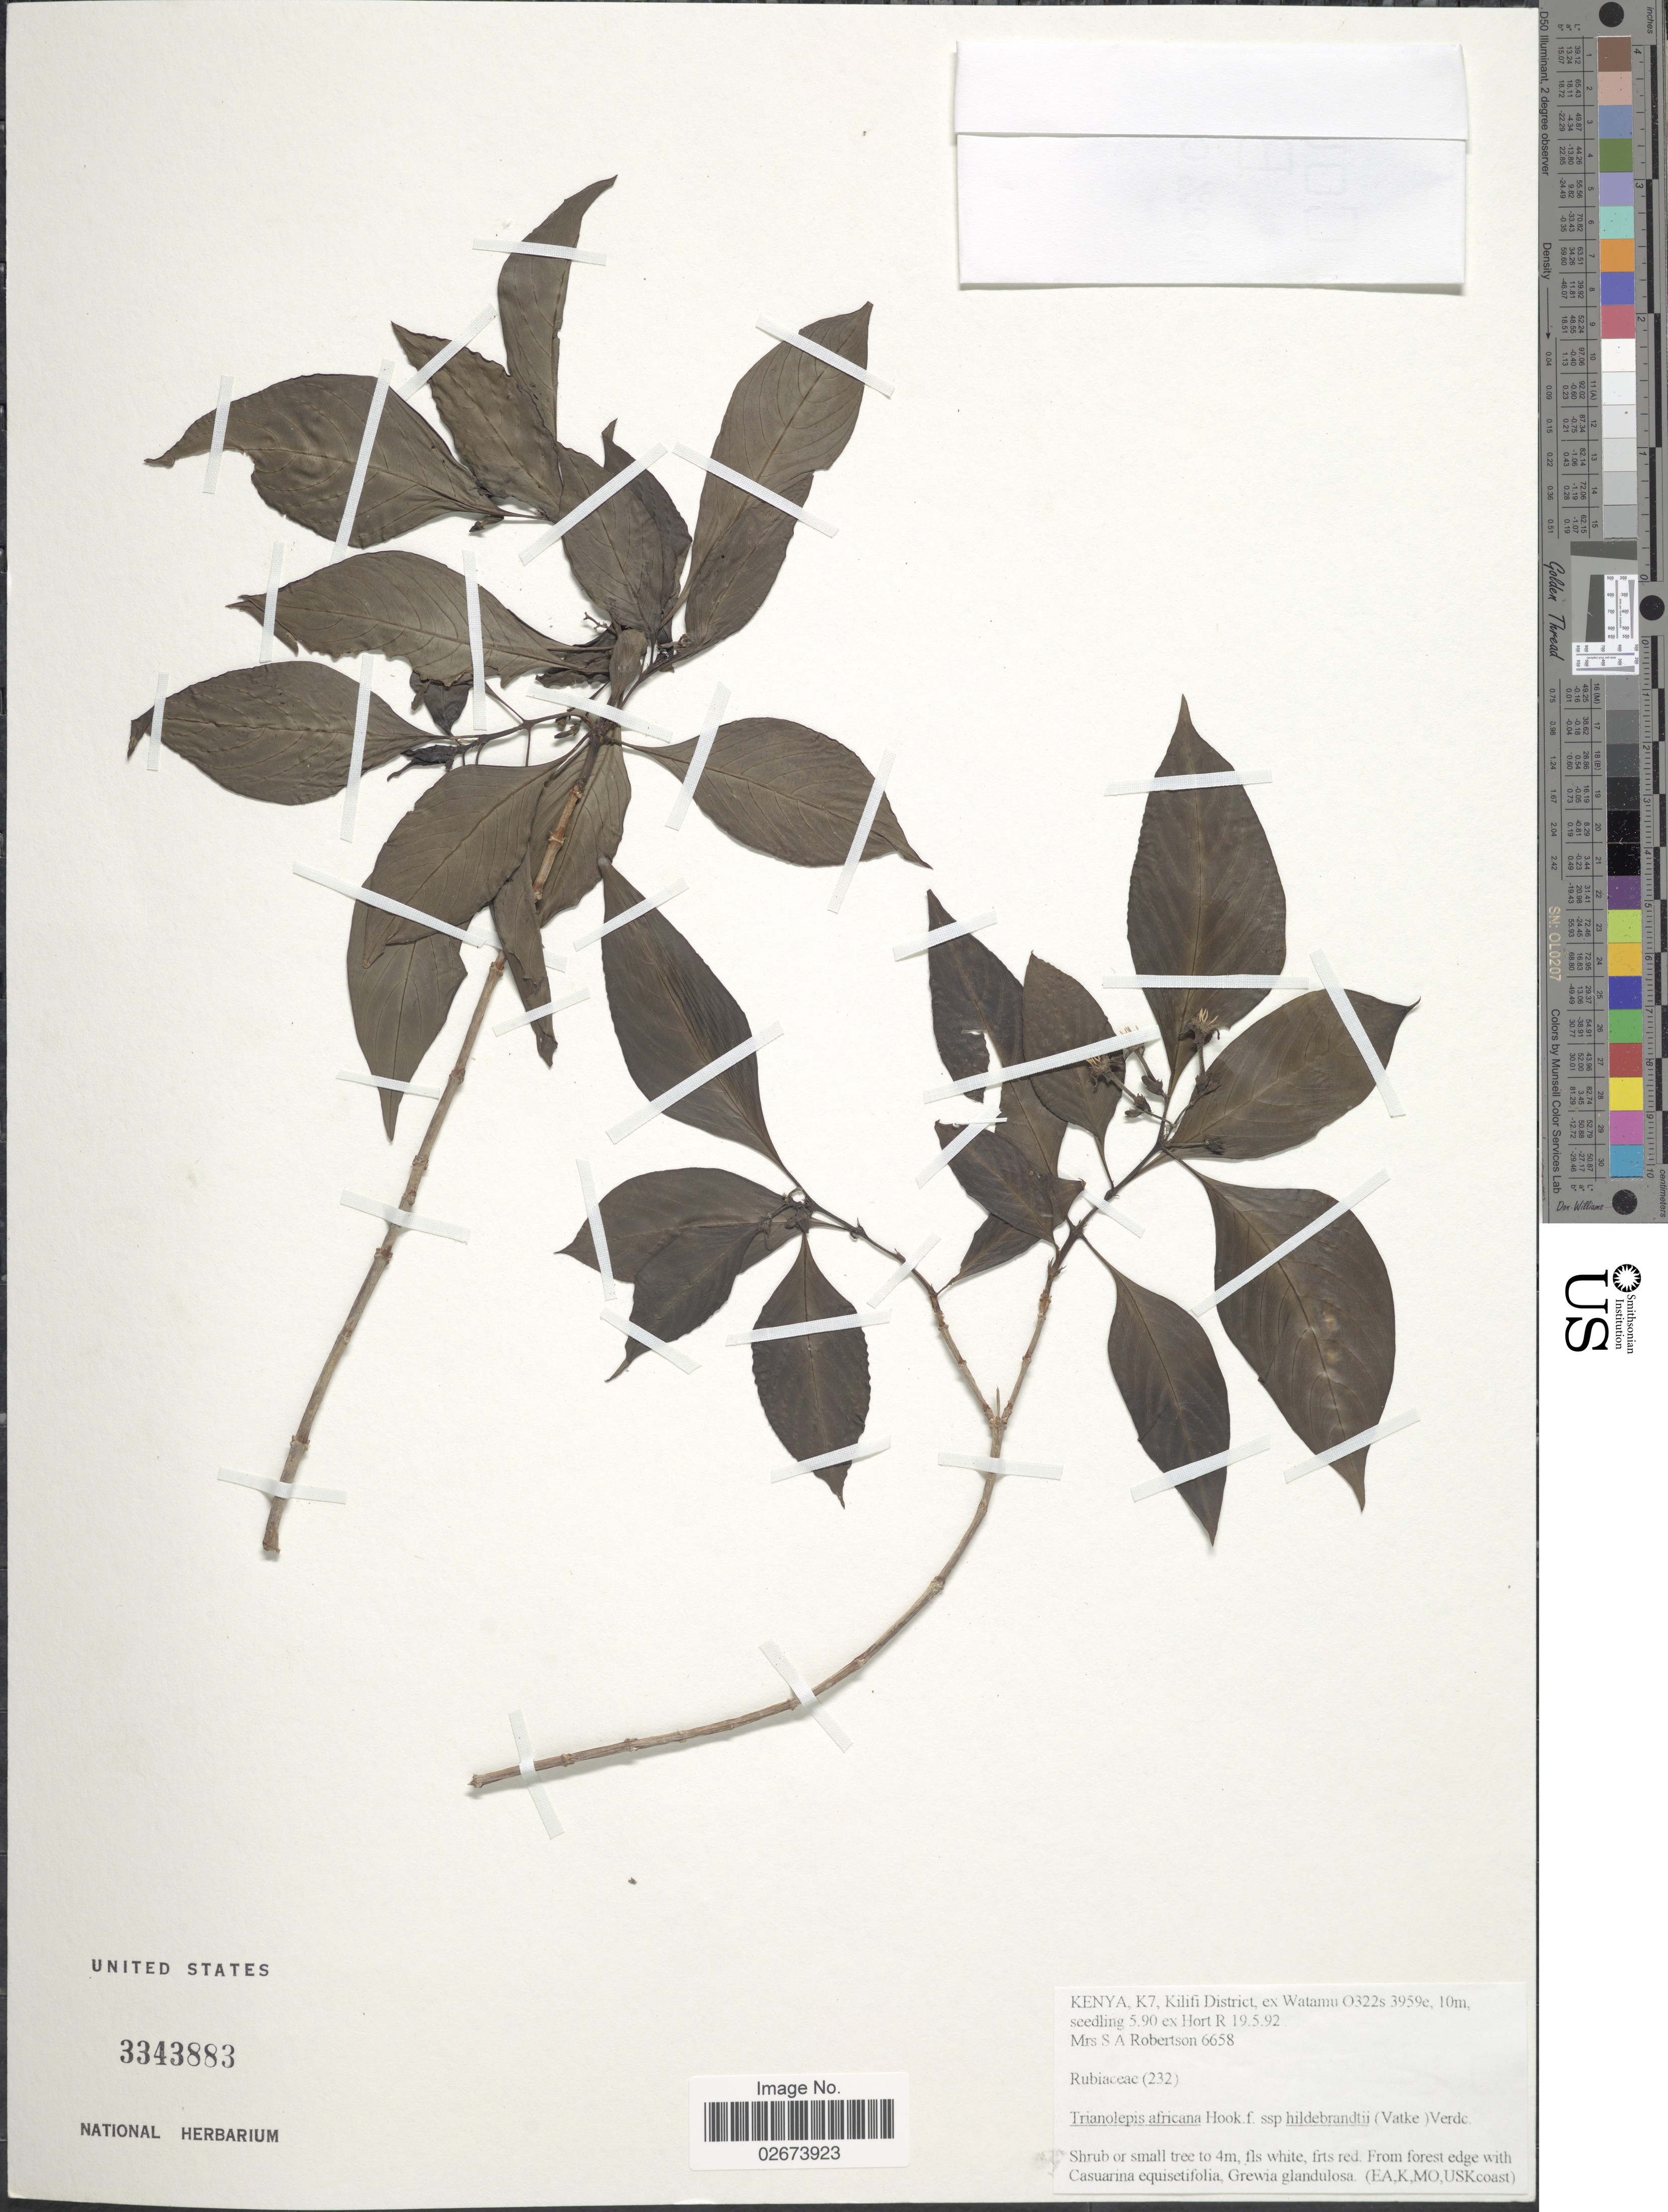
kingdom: Plantae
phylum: Tracheophyta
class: Magnoliopsida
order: Gentianales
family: Rubiaceae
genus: Triainolepis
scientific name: Triainolepis africana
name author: Hook. f.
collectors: S. Robertson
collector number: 6658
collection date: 1992-05-19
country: Kenya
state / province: Kilifi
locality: K7, Kilifi District, ex Watamu.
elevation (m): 10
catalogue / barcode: US 3343883